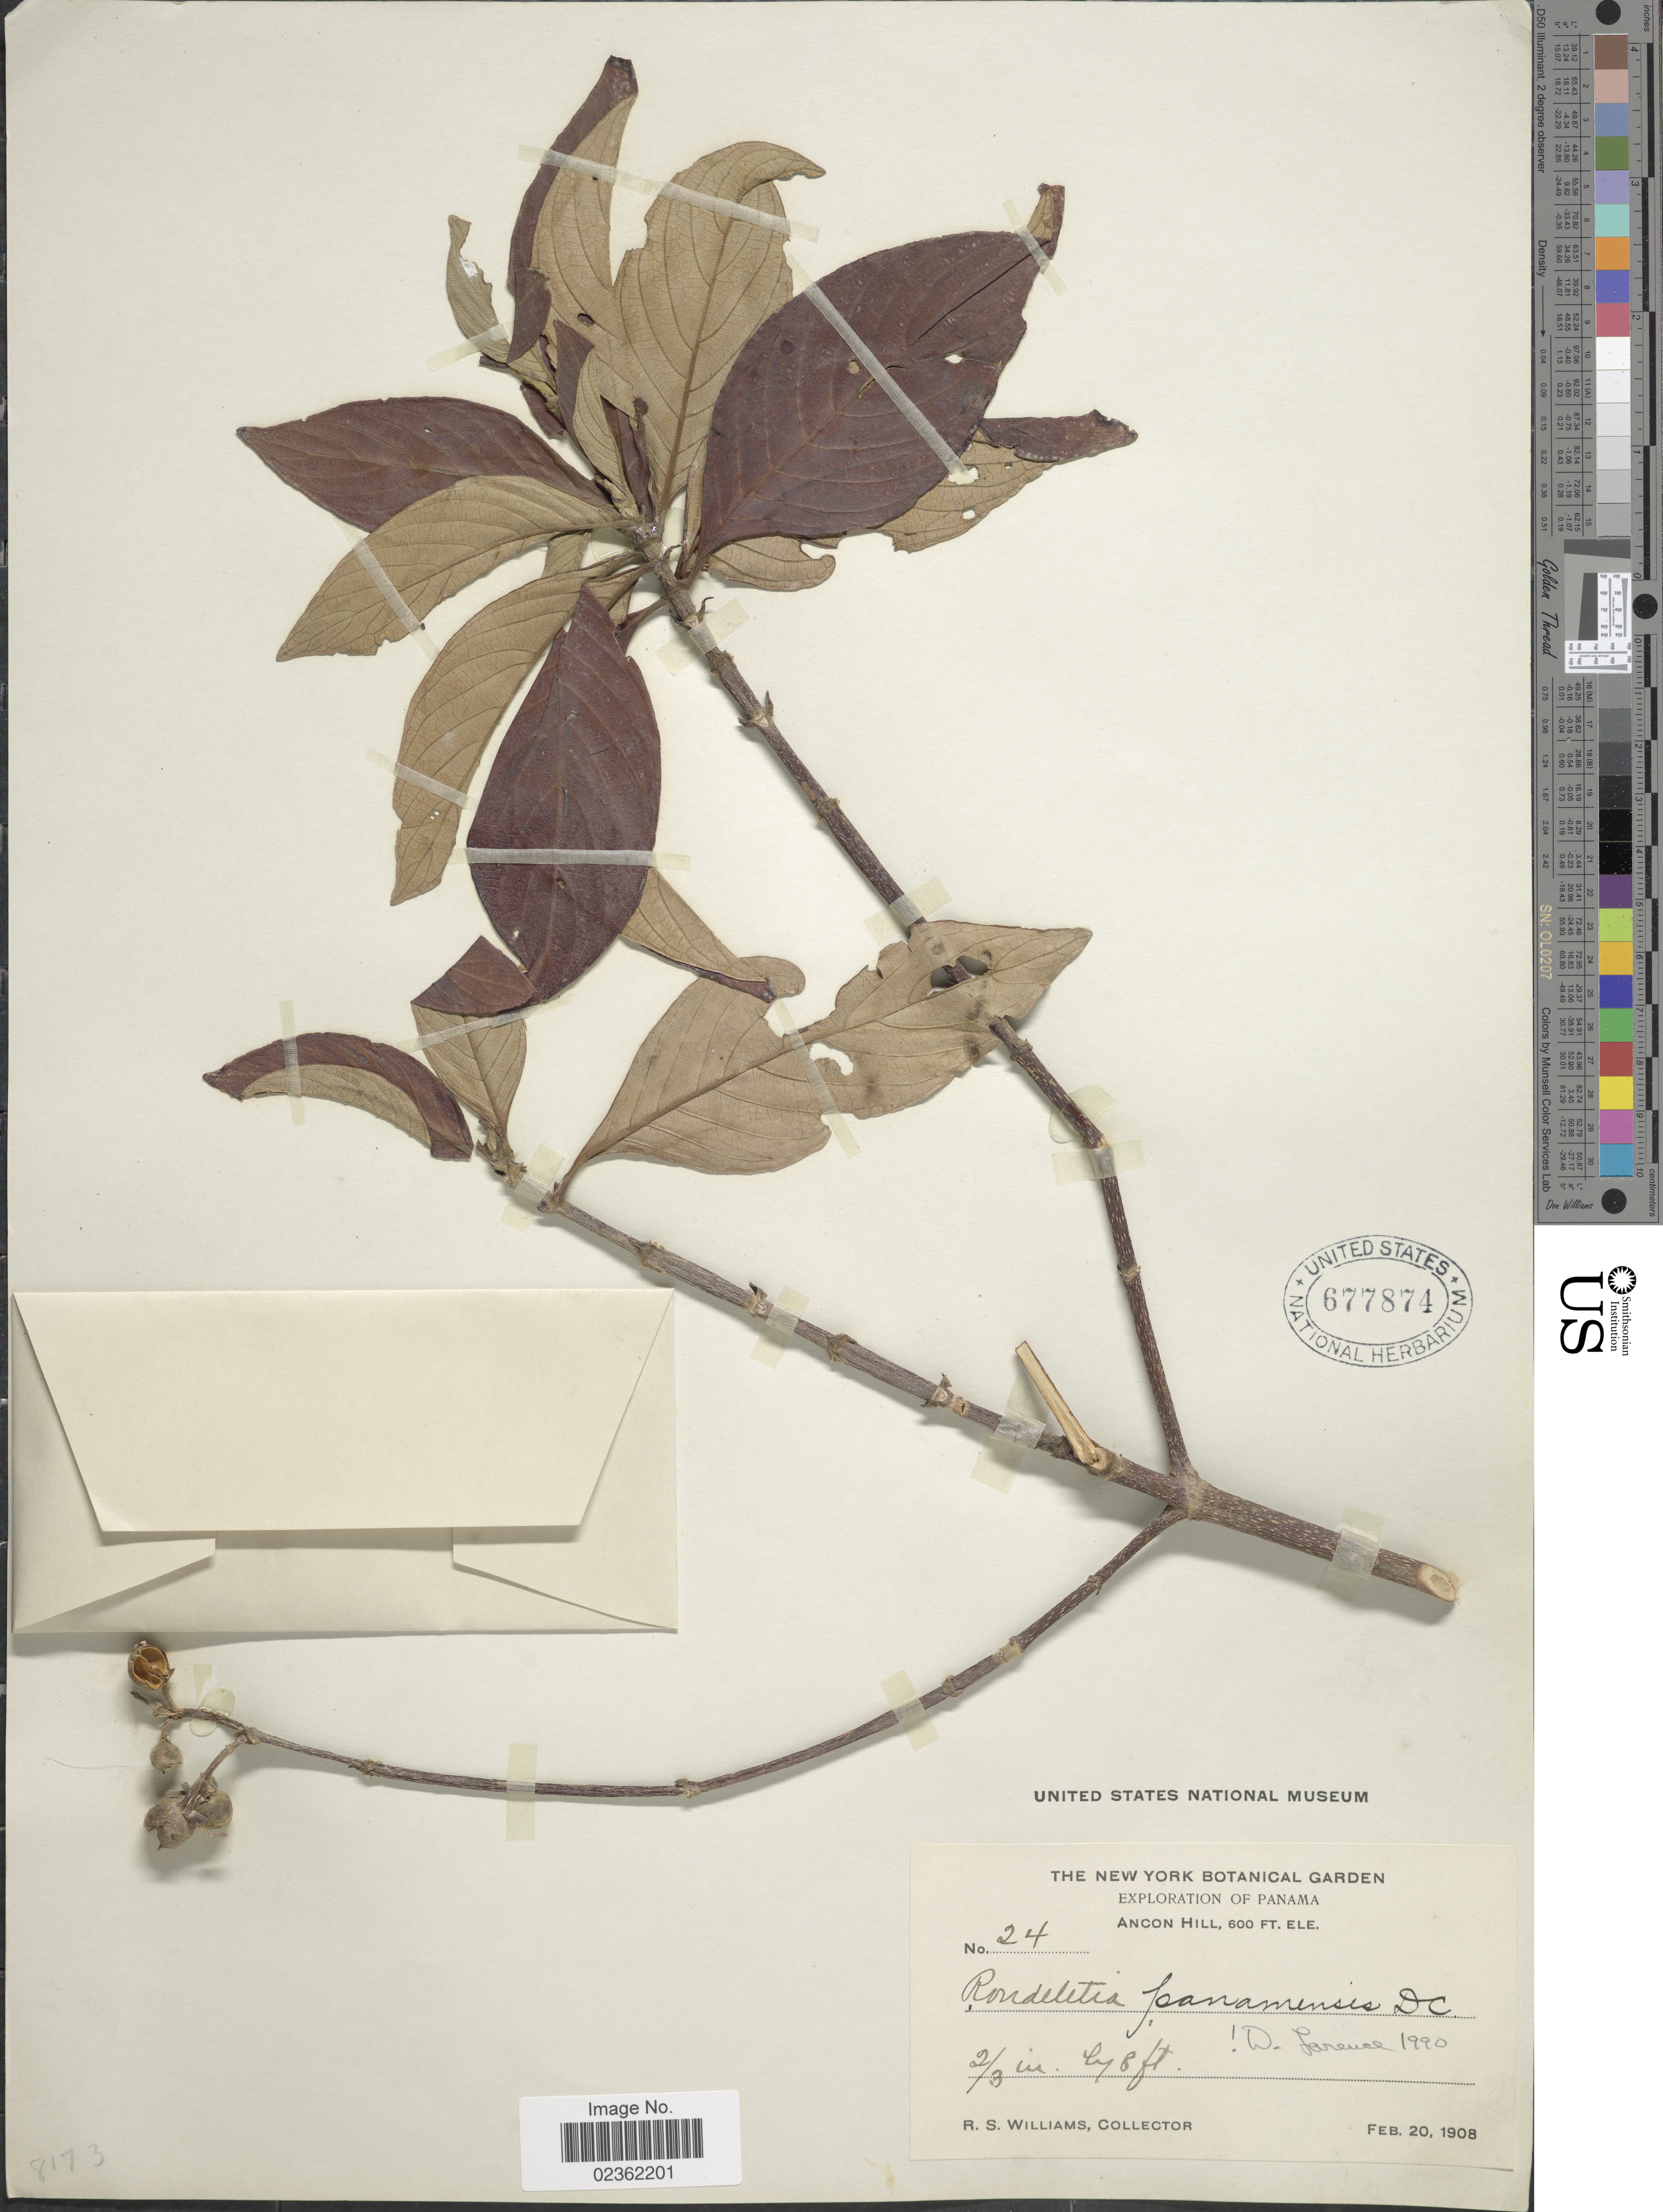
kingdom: Plantae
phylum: Tracheophyta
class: Magnoliopsida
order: Gentianales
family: Rubiaceae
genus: Rondeletia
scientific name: Rondeletia panamensis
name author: DC.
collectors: R. S. Williams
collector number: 24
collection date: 1908-02-20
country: Panama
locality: Ancon Hill.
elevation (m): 183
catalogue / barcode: US 677874